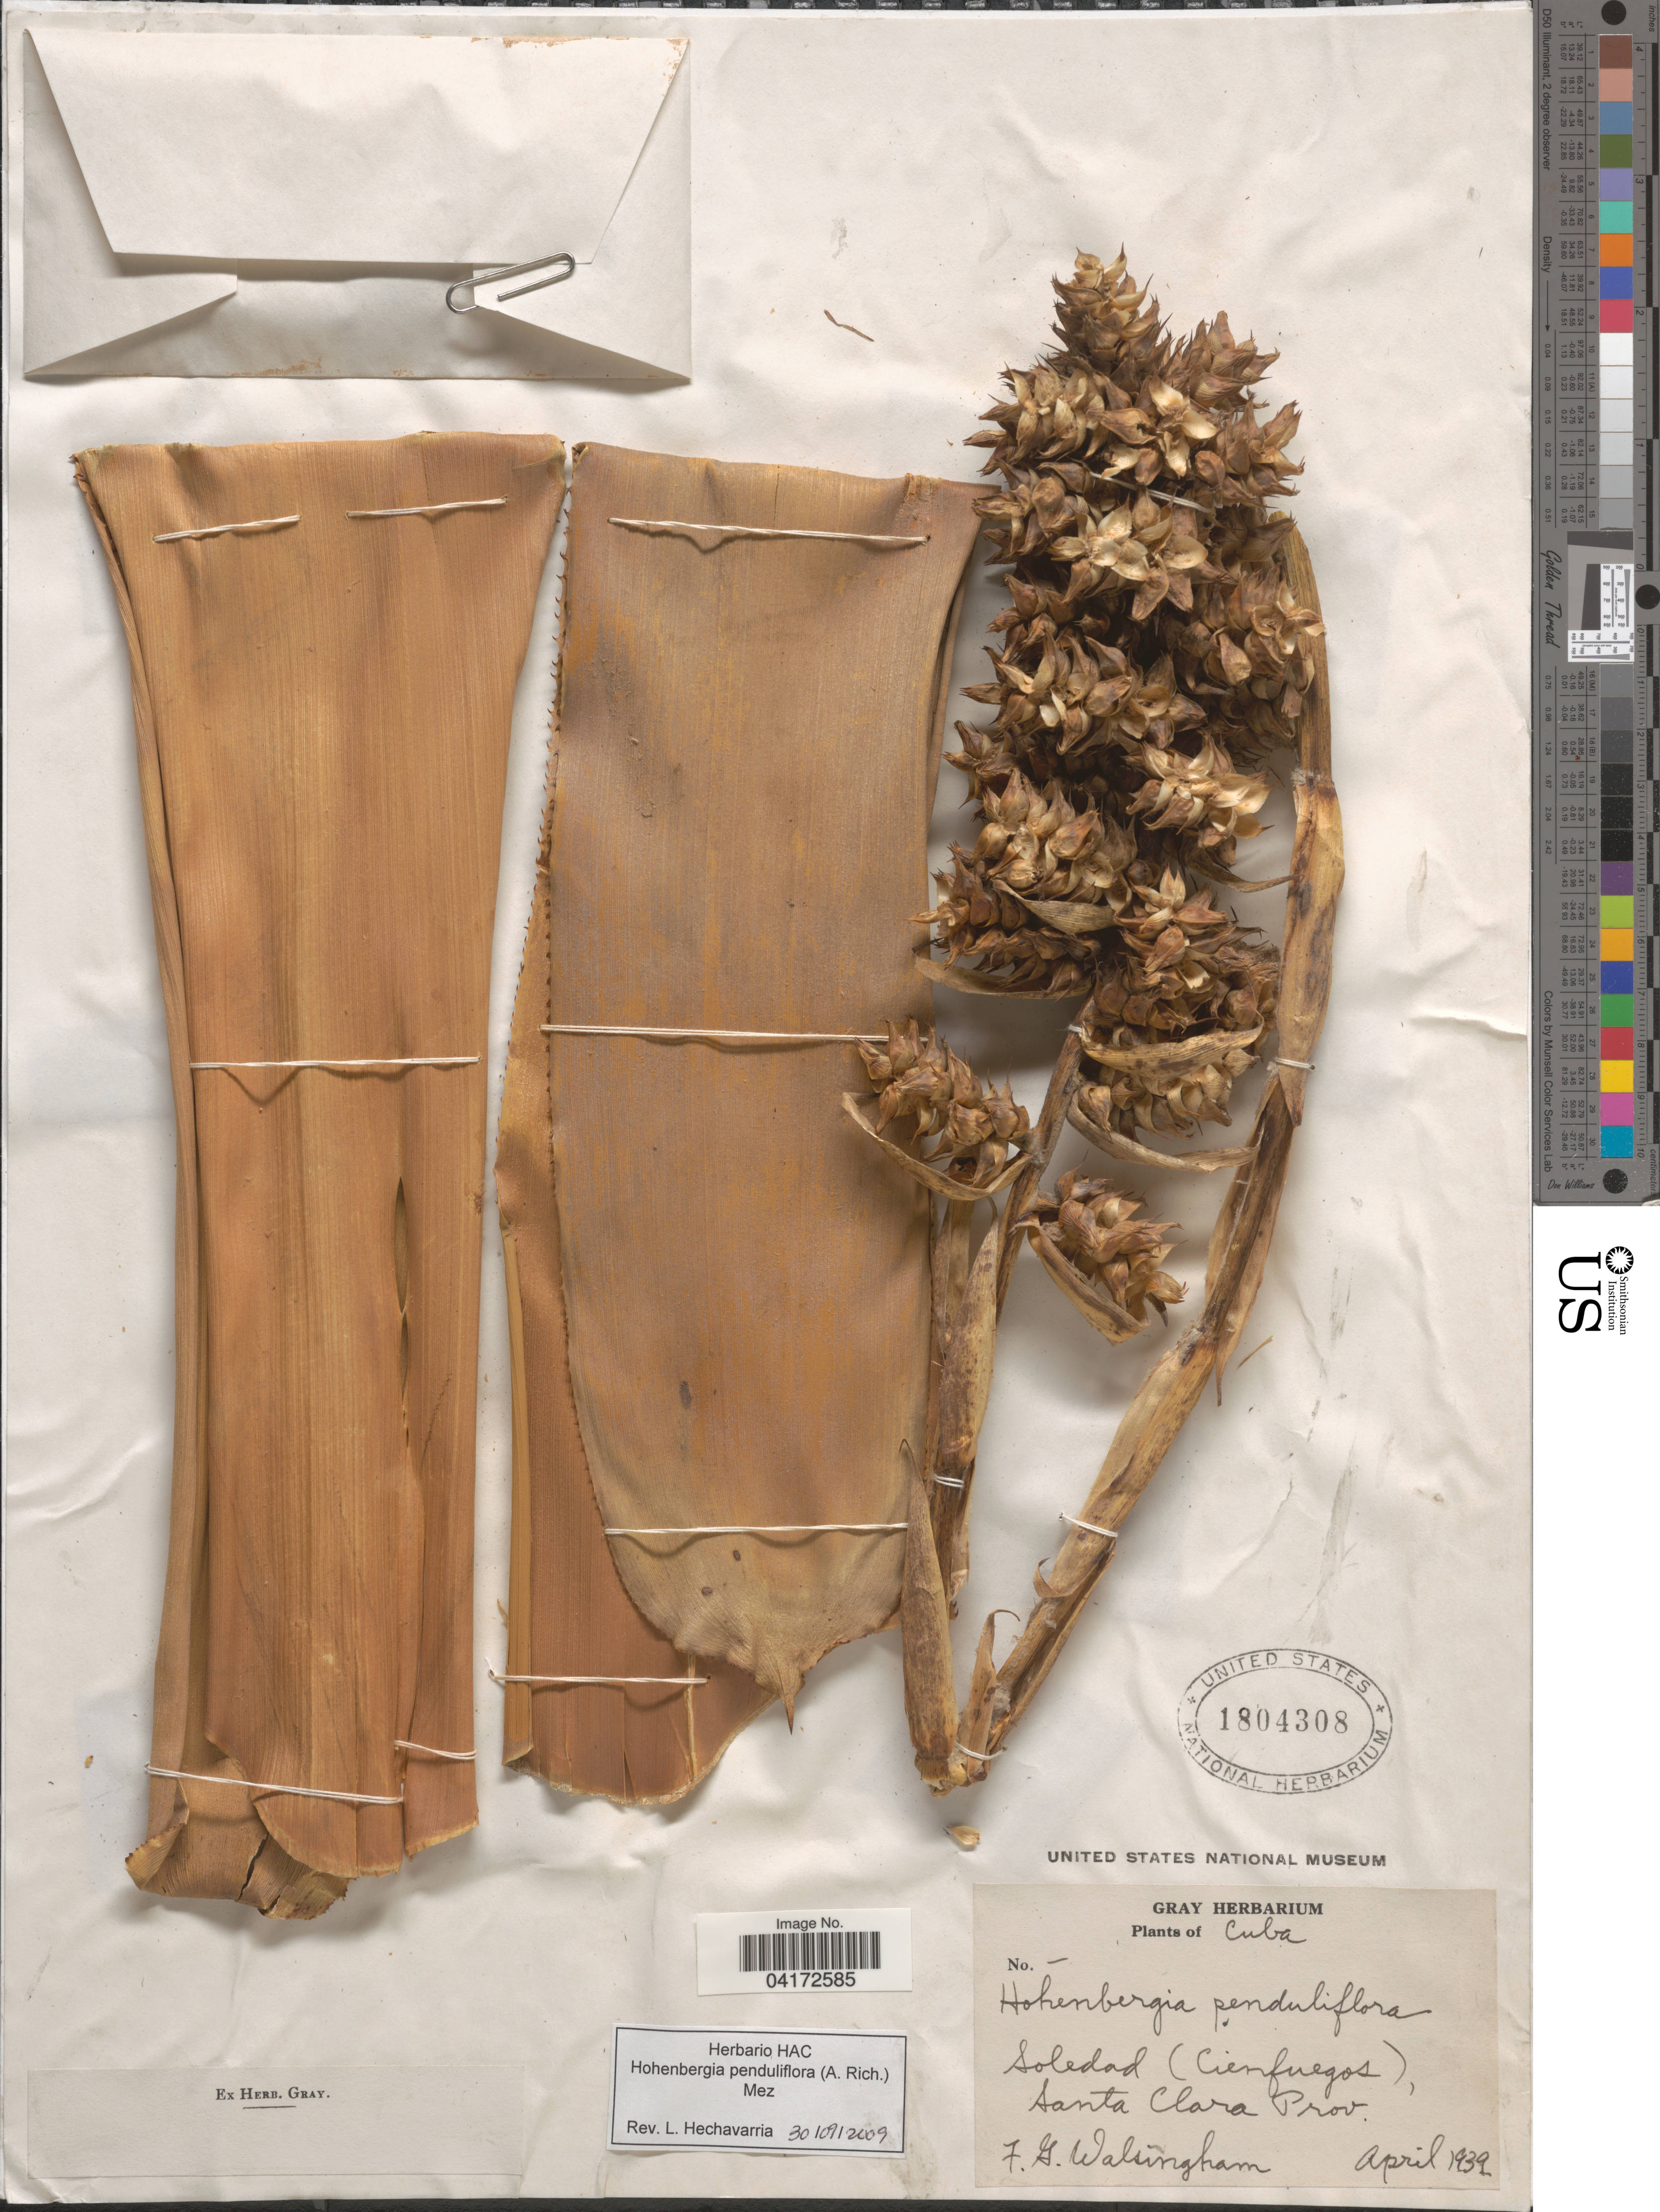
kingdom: Plantae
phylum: Tracheophyta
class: Liliopsida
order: Poales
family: Bromeliaceae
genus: Hohenbergia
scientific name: Hohenbergia penduliflora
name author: (A. Rich.) Mez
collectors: F. Walsingham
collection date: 1939-04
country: Cuba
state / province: Las Villas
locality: Soledad (Cienfuegos), Santa Clara.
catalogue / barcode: US 1804308